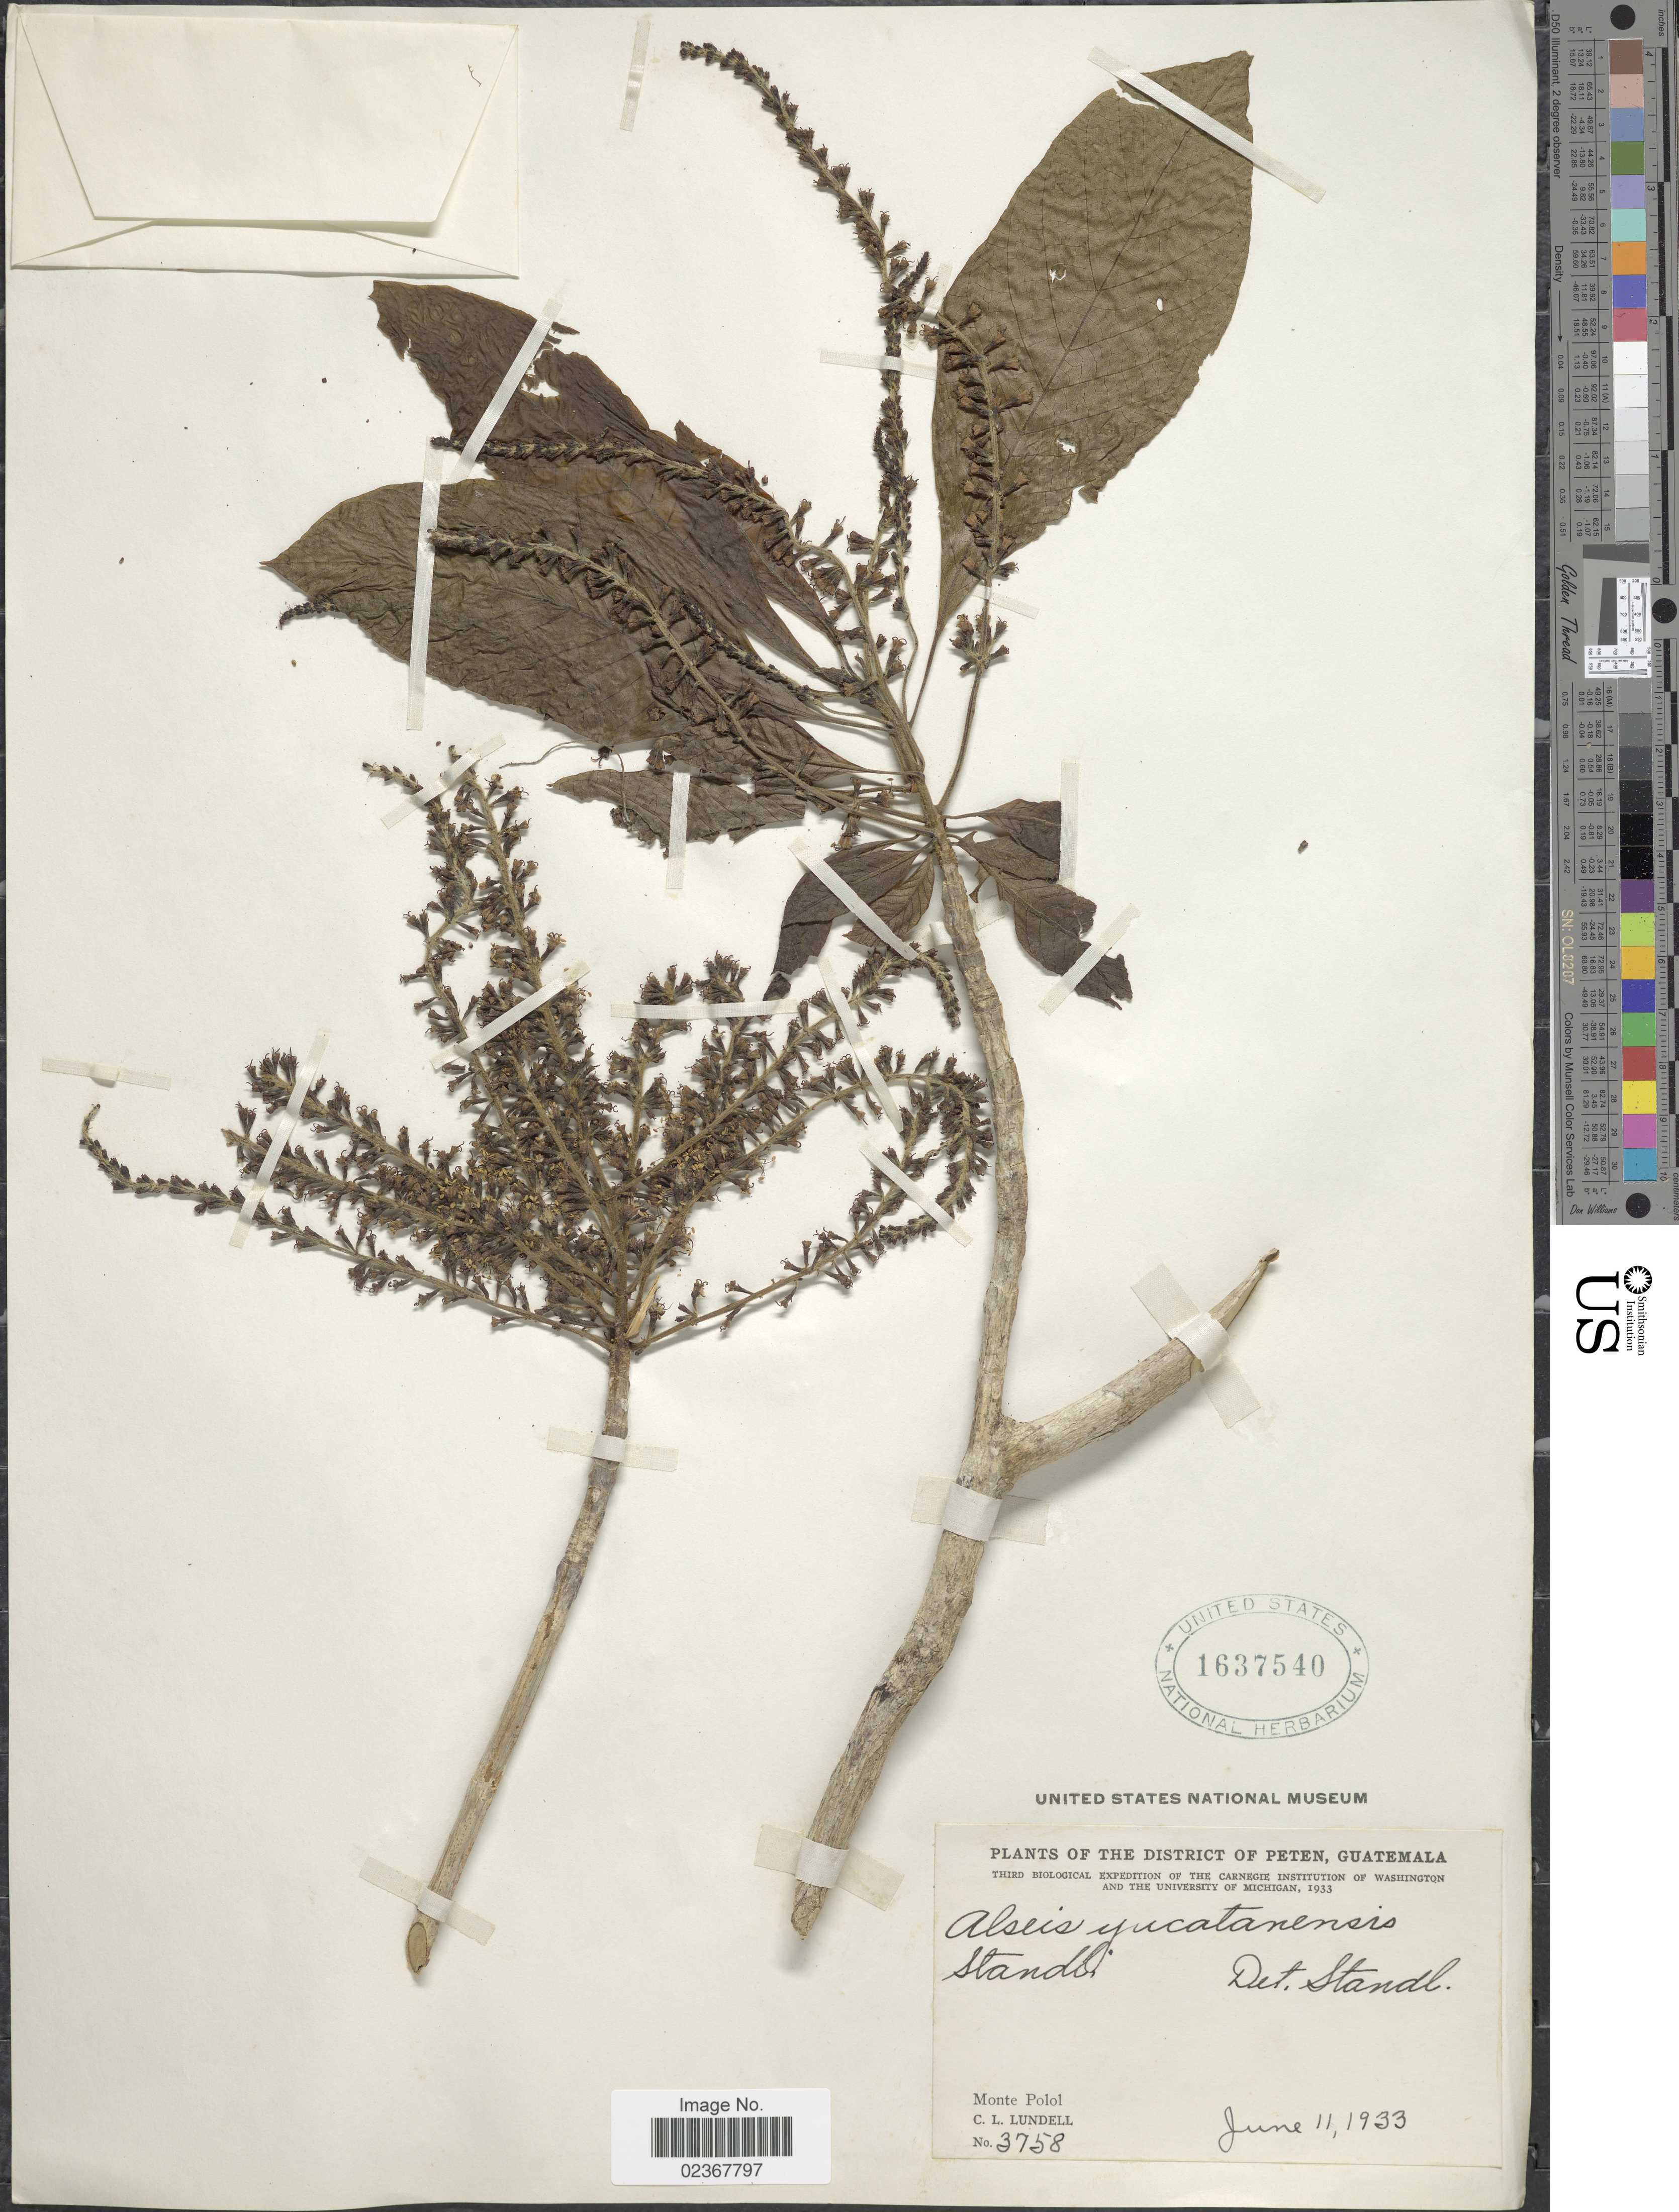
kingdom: Plantae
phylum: Tracheophyta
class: Magnoliopsida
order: Gentianales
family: Rubiaceae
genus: Alseis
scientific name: Alseis yucatanensis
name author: Standl.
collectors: C. L. Lundell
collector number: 3758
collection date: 1933-06-11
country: Guatemala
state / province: El Petén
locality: District of Peten. Monte Polol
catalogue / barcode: US 1637540